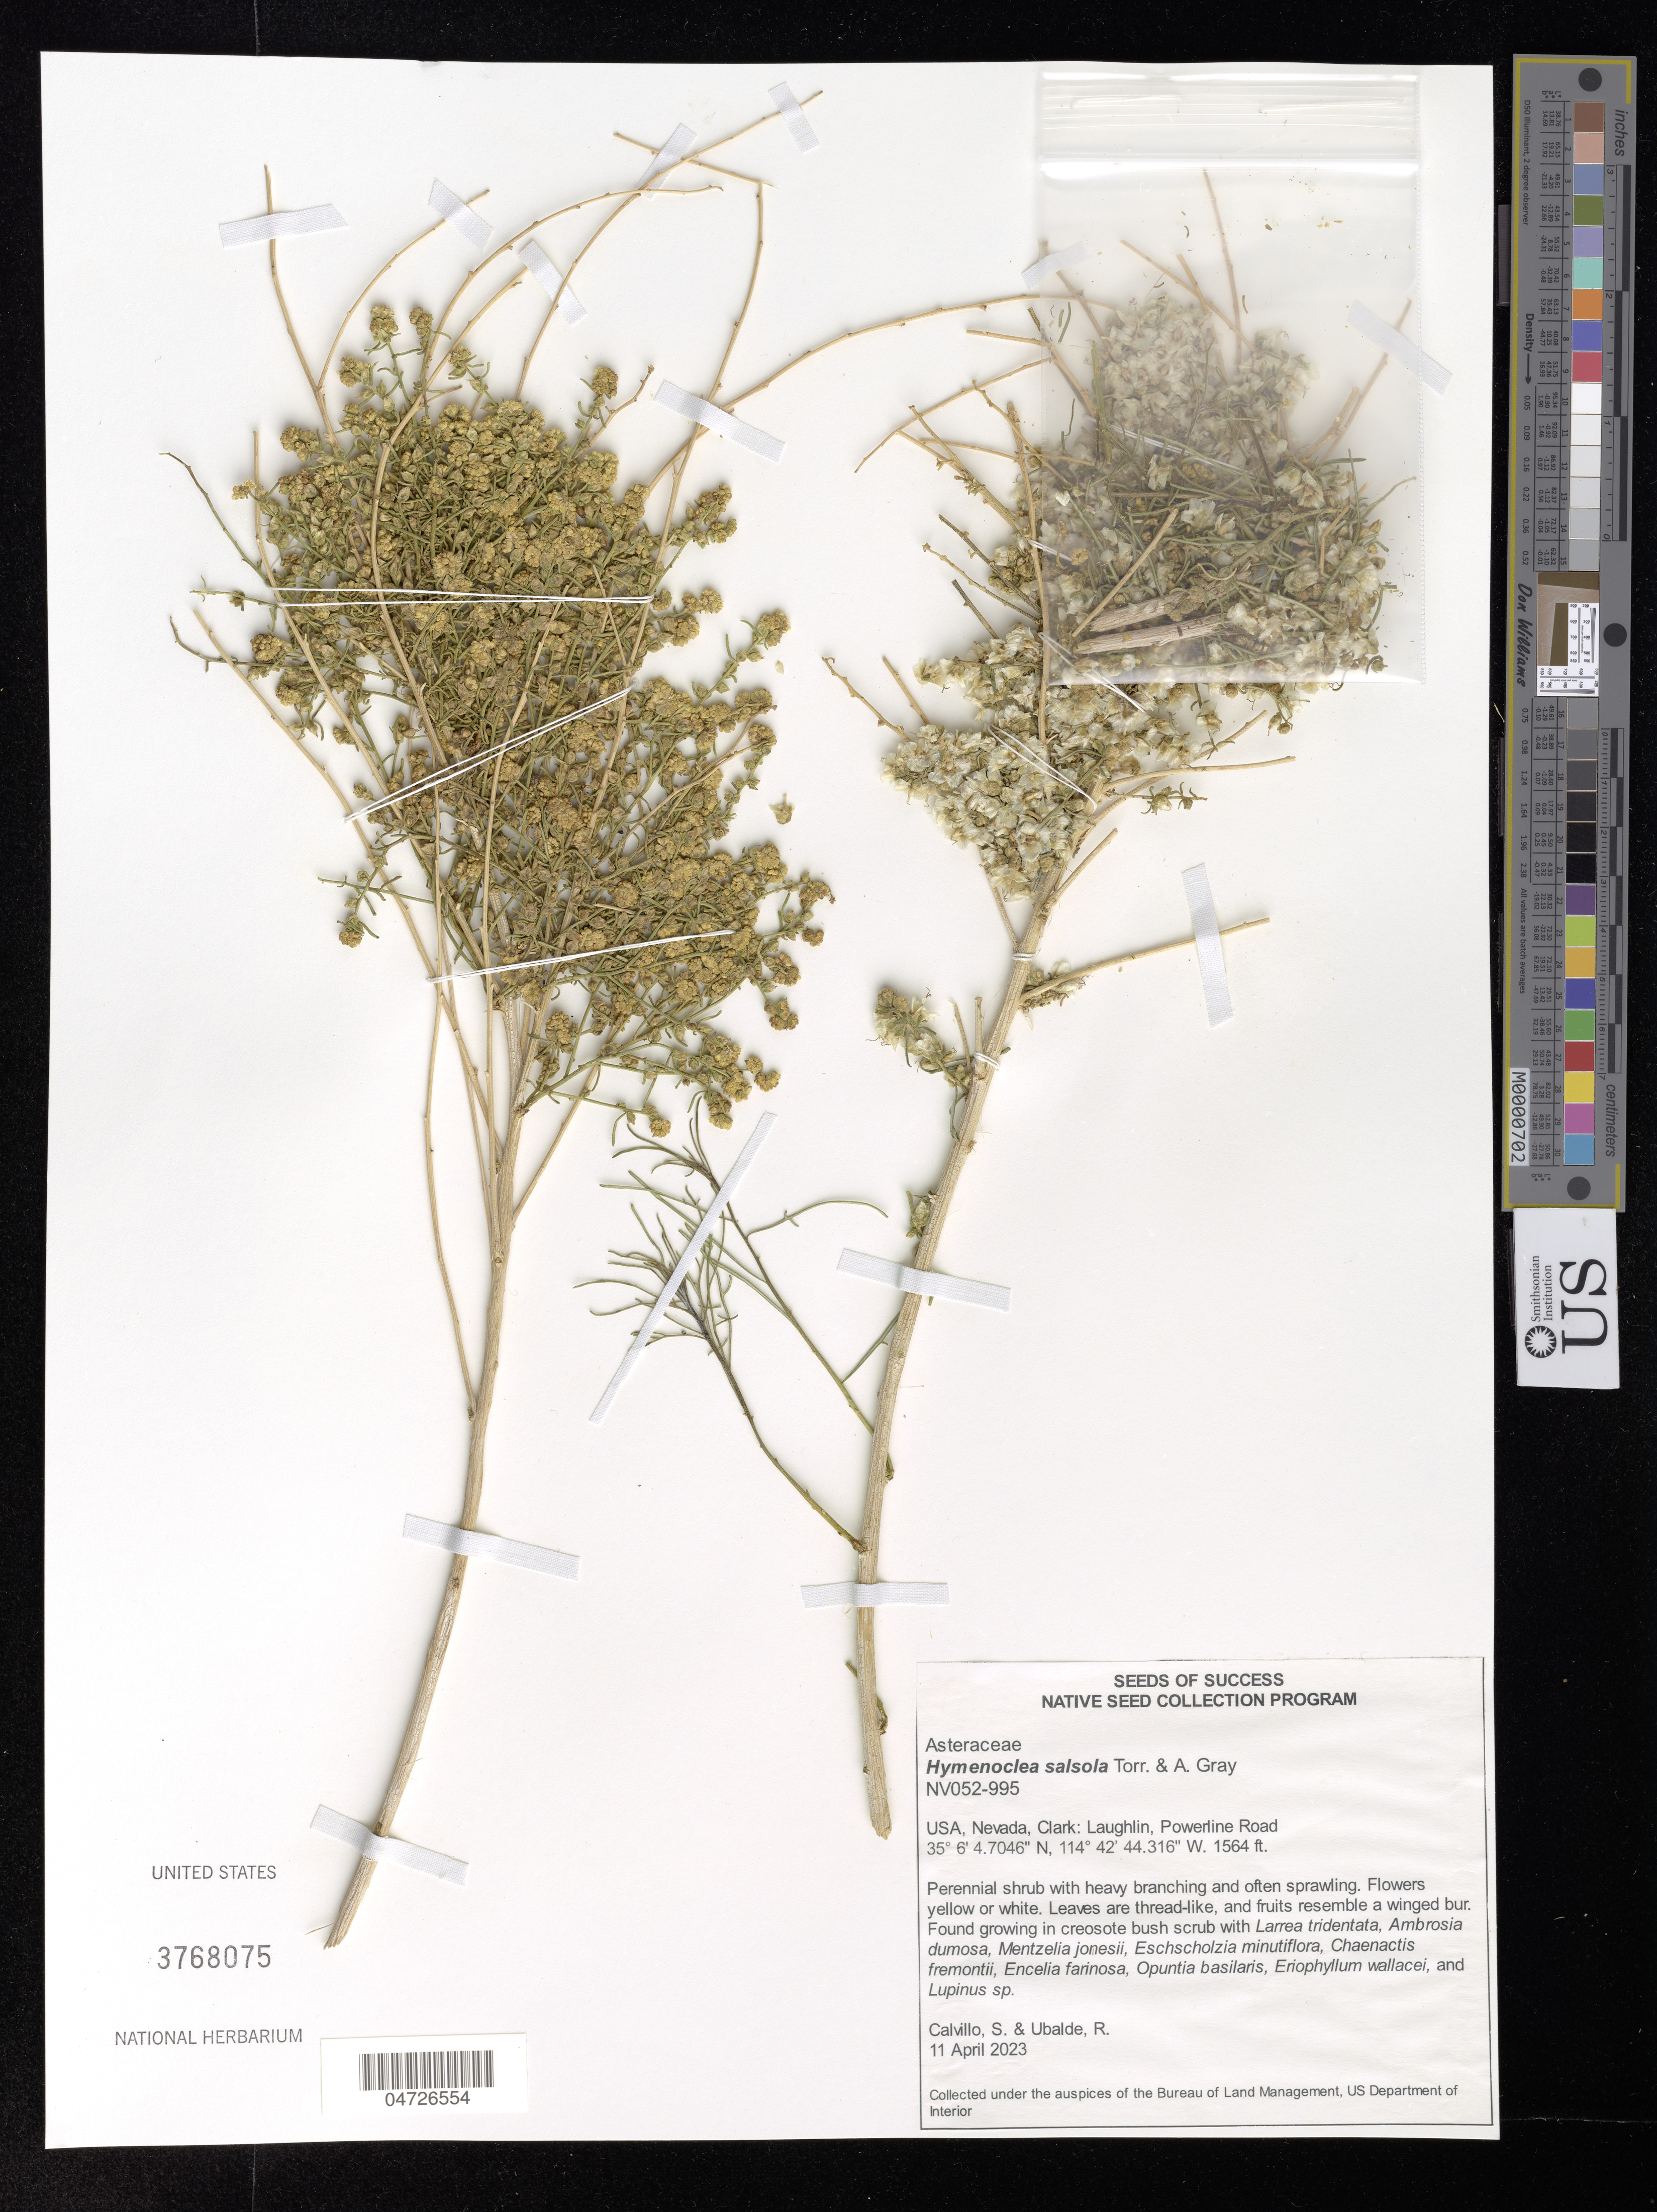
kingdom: Plantae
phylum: Tracheophyta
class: Magnoliopsida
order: Asterales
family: Asteraceae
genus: Hymenoclea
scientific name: Hymenoclea salsola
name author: Torr. & A. Gray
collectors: S. Calvillo & R. Ubalde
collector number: NV052-995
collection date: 2023-04-11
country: United States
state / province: Nevada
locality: Clark: Laughlin, Powerline Road.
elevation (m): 477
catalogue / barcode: US 3768075